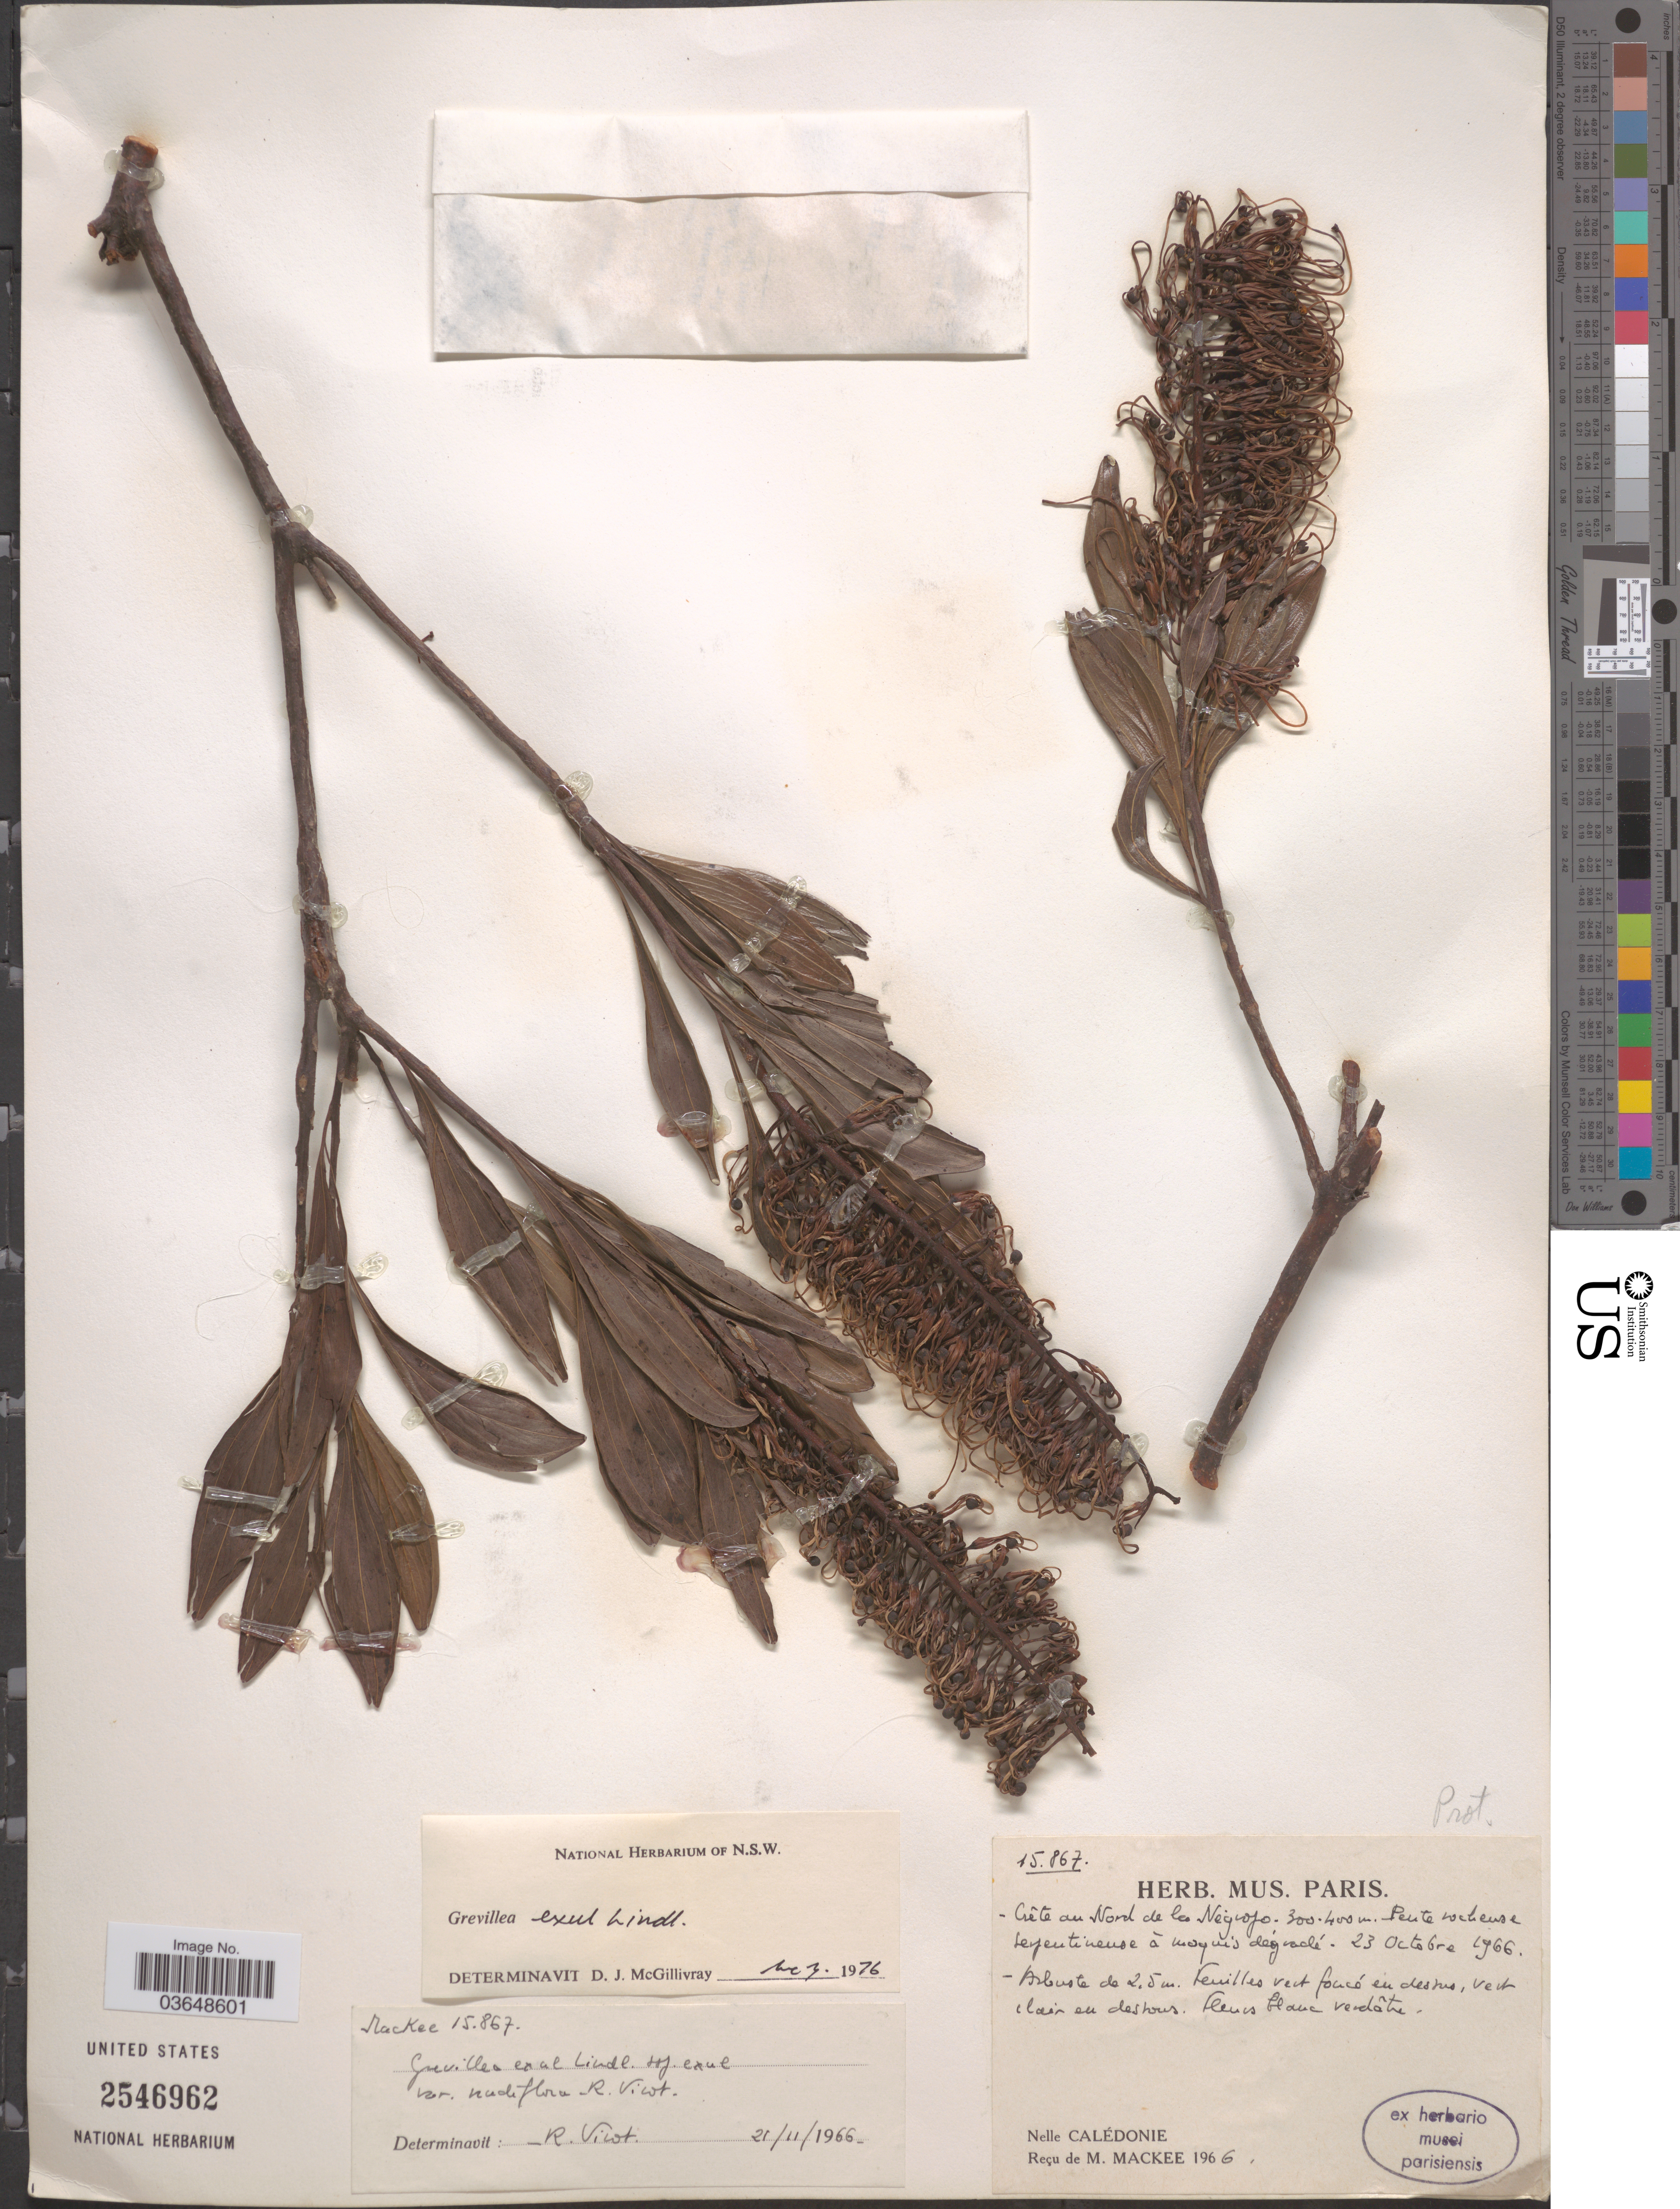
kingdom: Plantae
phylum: Tracheophyta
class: Magnoliopsida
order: Proteales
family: Proteaceae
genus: Grevillea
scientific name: Grevillea exul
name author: Lindl.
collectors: M. Mackee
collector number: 15867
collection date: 1966-10-23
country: New Caledonia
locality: Crête au Nord de la Negiojo. [interpreted] Nelle Calédonie.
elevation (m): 300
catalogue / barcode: US 2546962